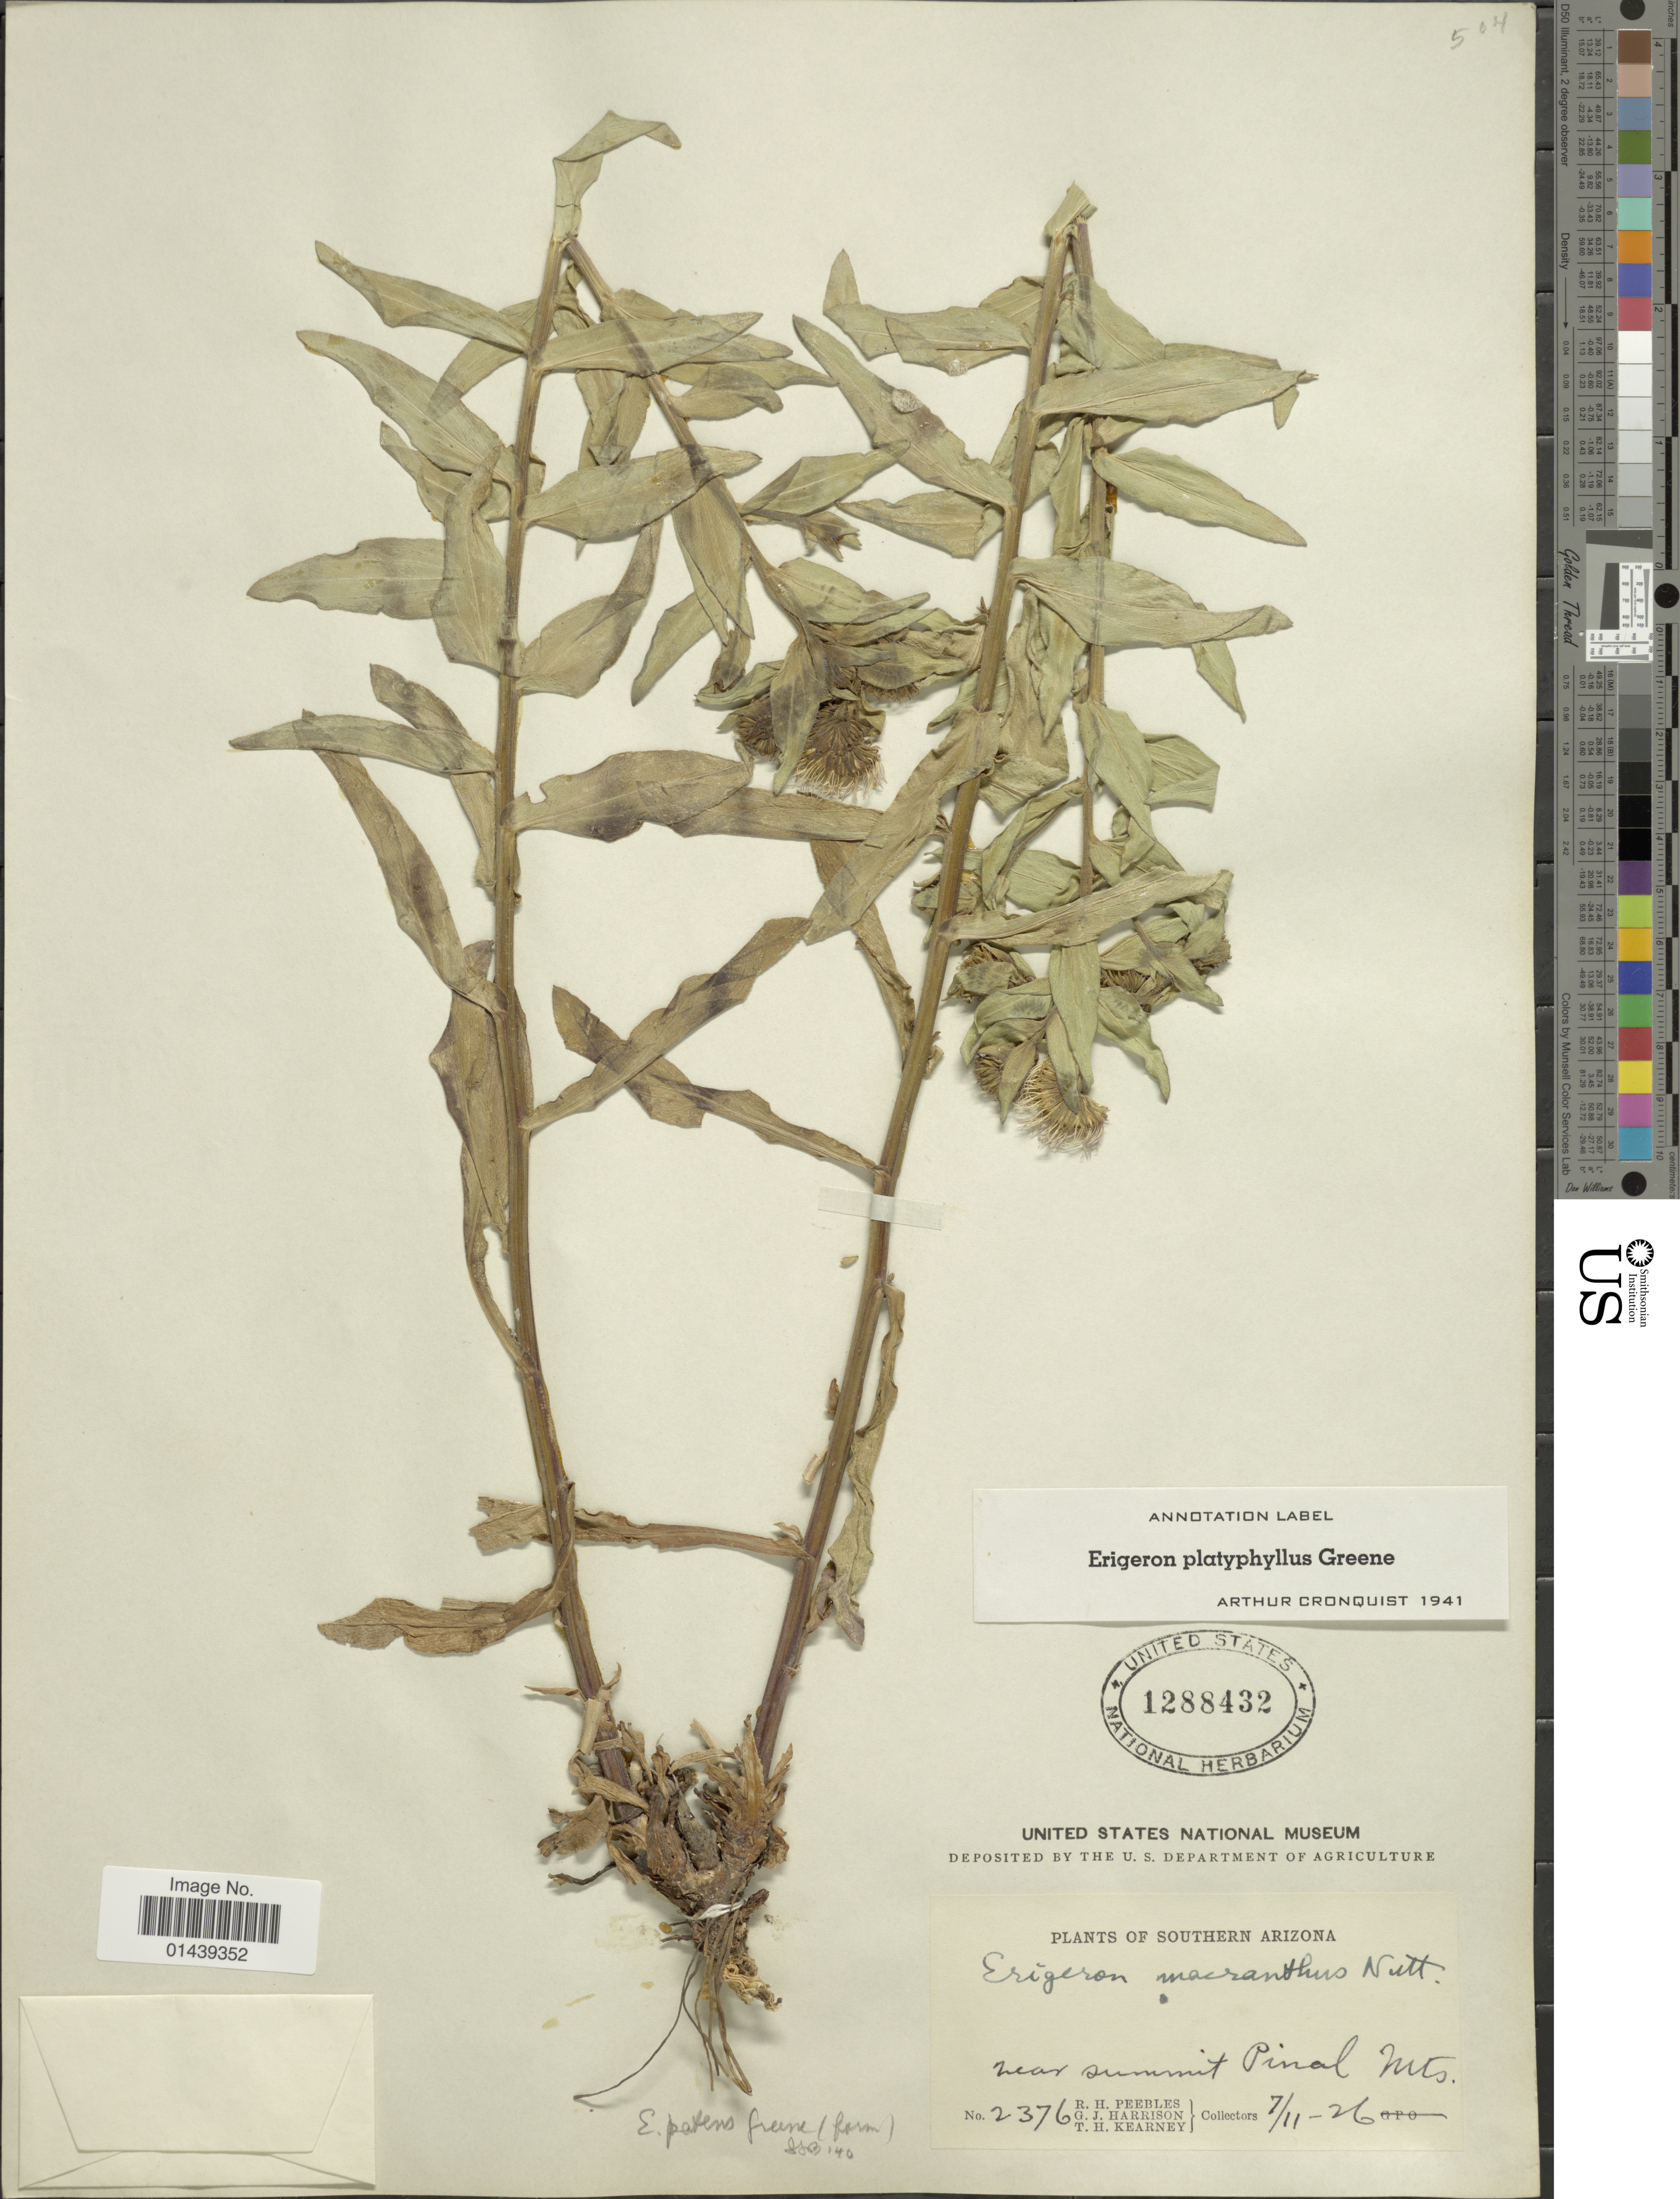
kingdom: Plantae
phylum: Tracheophyta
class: Magnoliopsida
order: Asterales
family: Asteraceae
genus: Erigeron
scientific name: Erigeron platyphyllus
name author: Greene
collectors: R. H. Peebles, G. J. Harrison & T. H. Kearney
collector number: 2376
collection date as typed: Transcribed d/m/y: 11/7/26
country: United States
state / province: Arizona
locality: Southern Arizona. near summit Pinal Mts.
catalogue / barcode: US 1288432